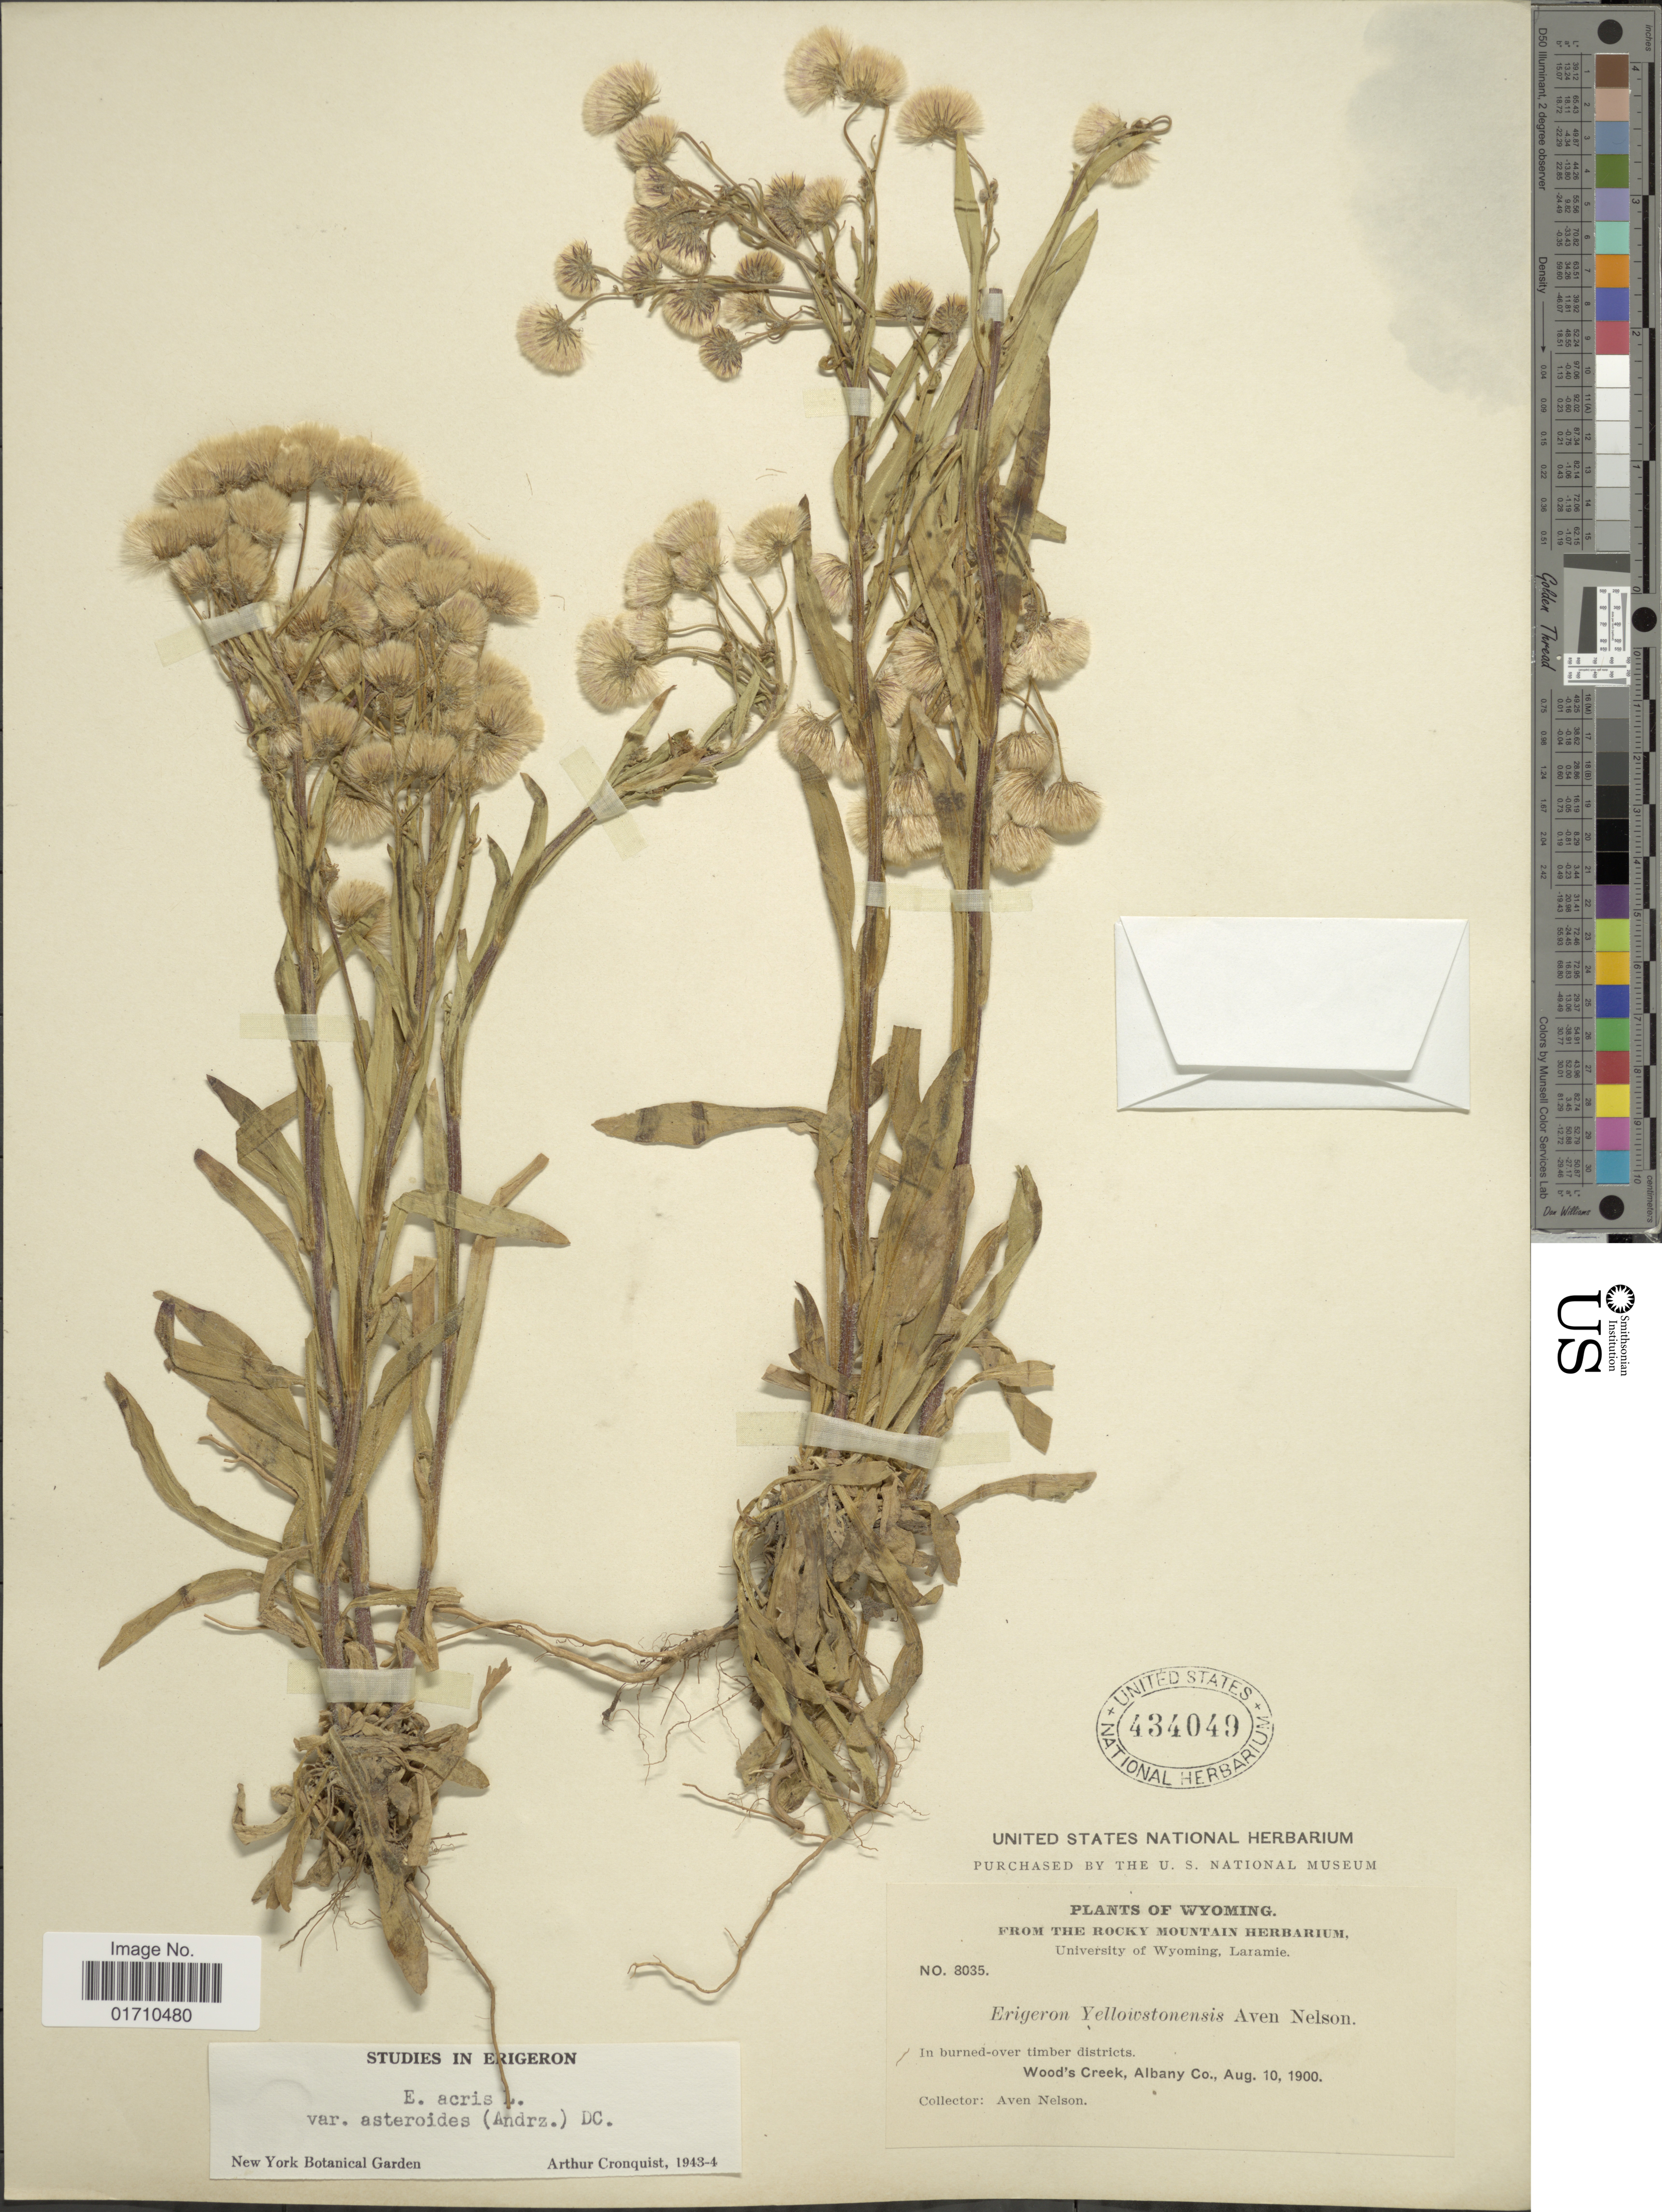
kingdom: Plantae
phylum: Tracheophyta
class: Magnoliopsida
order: Asterales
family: Asteraceae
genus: Erigeron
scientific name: Erigeron acris var. asteroides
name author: (Andrz.) DC.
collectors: A. Nelson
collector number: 8035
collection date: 1900-08-10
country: United States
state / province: Wyoming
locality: In burned-over timber districts, Wood's Creek, Albany Co.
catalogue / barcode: US 434049